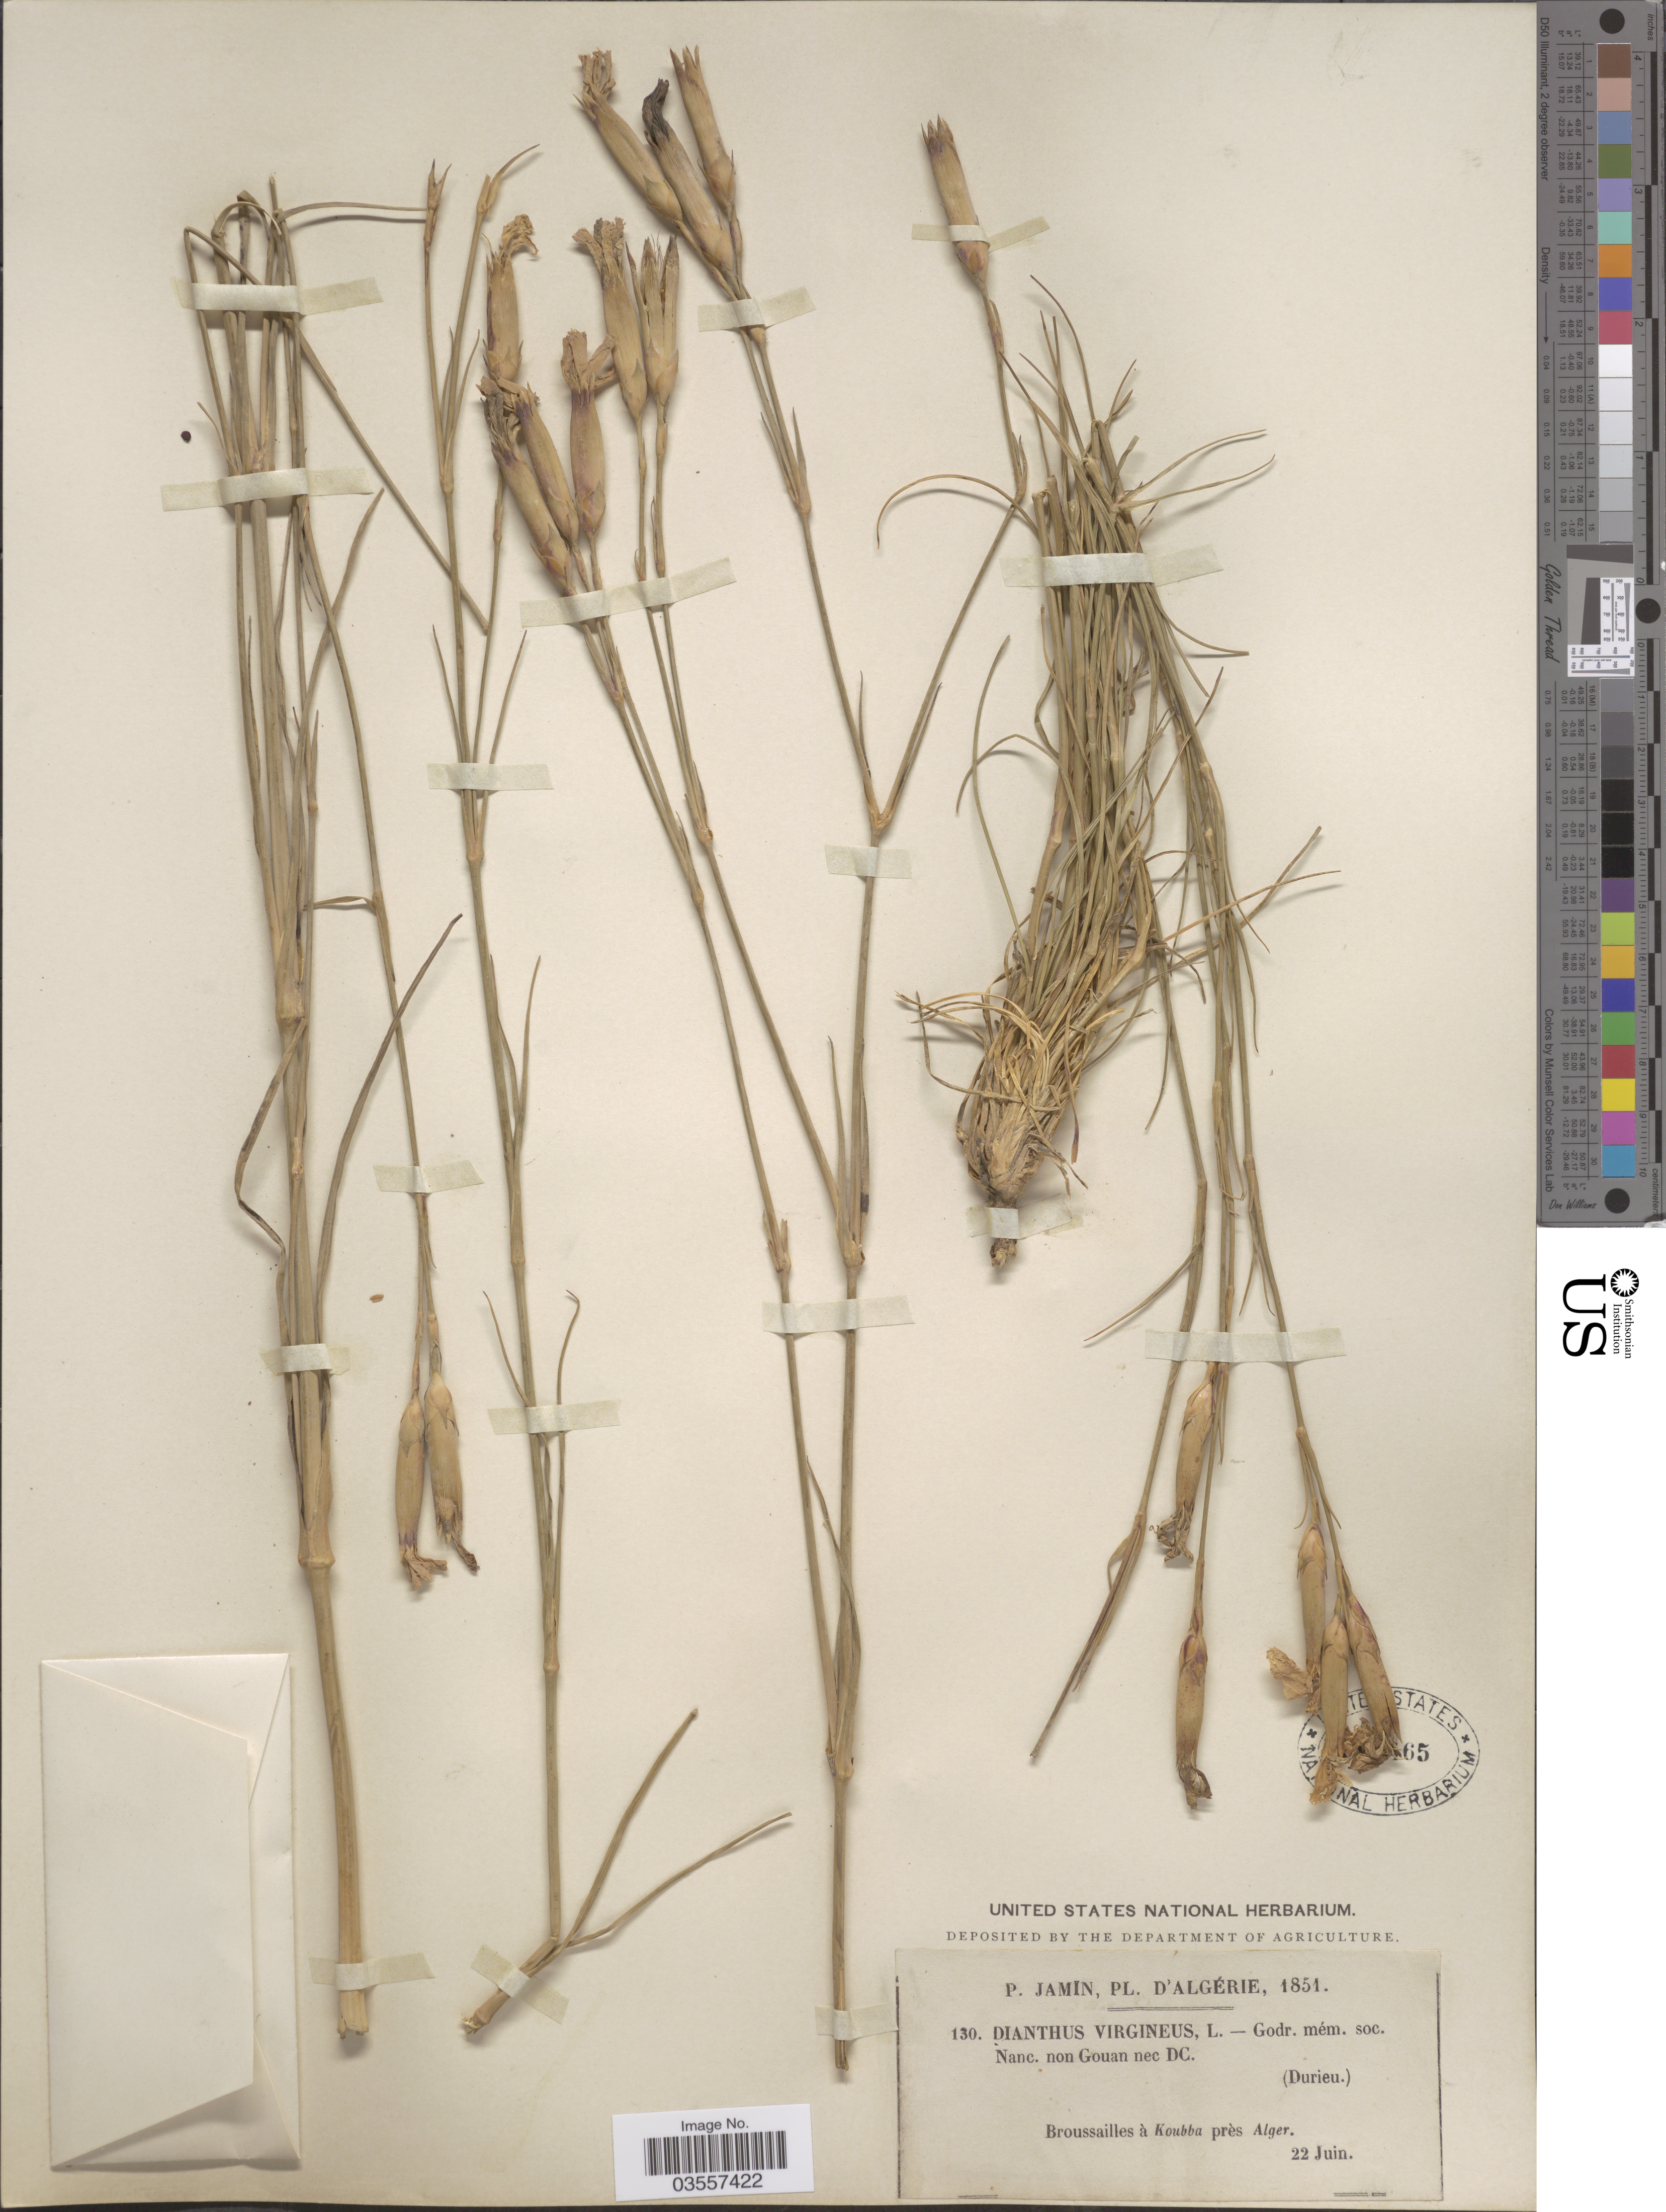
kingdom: Plantae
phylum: Tracheophyta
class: Magnoliopsida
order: Caryophyllales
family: Caryophyllaceae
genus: Dianthus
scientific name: Dianthus virgineus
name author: Hablitz ex M. Bieb.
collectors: P. Jamin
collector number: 130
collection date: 1851-06-22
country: Algeria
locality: Broussailles à Koubba près Alger.